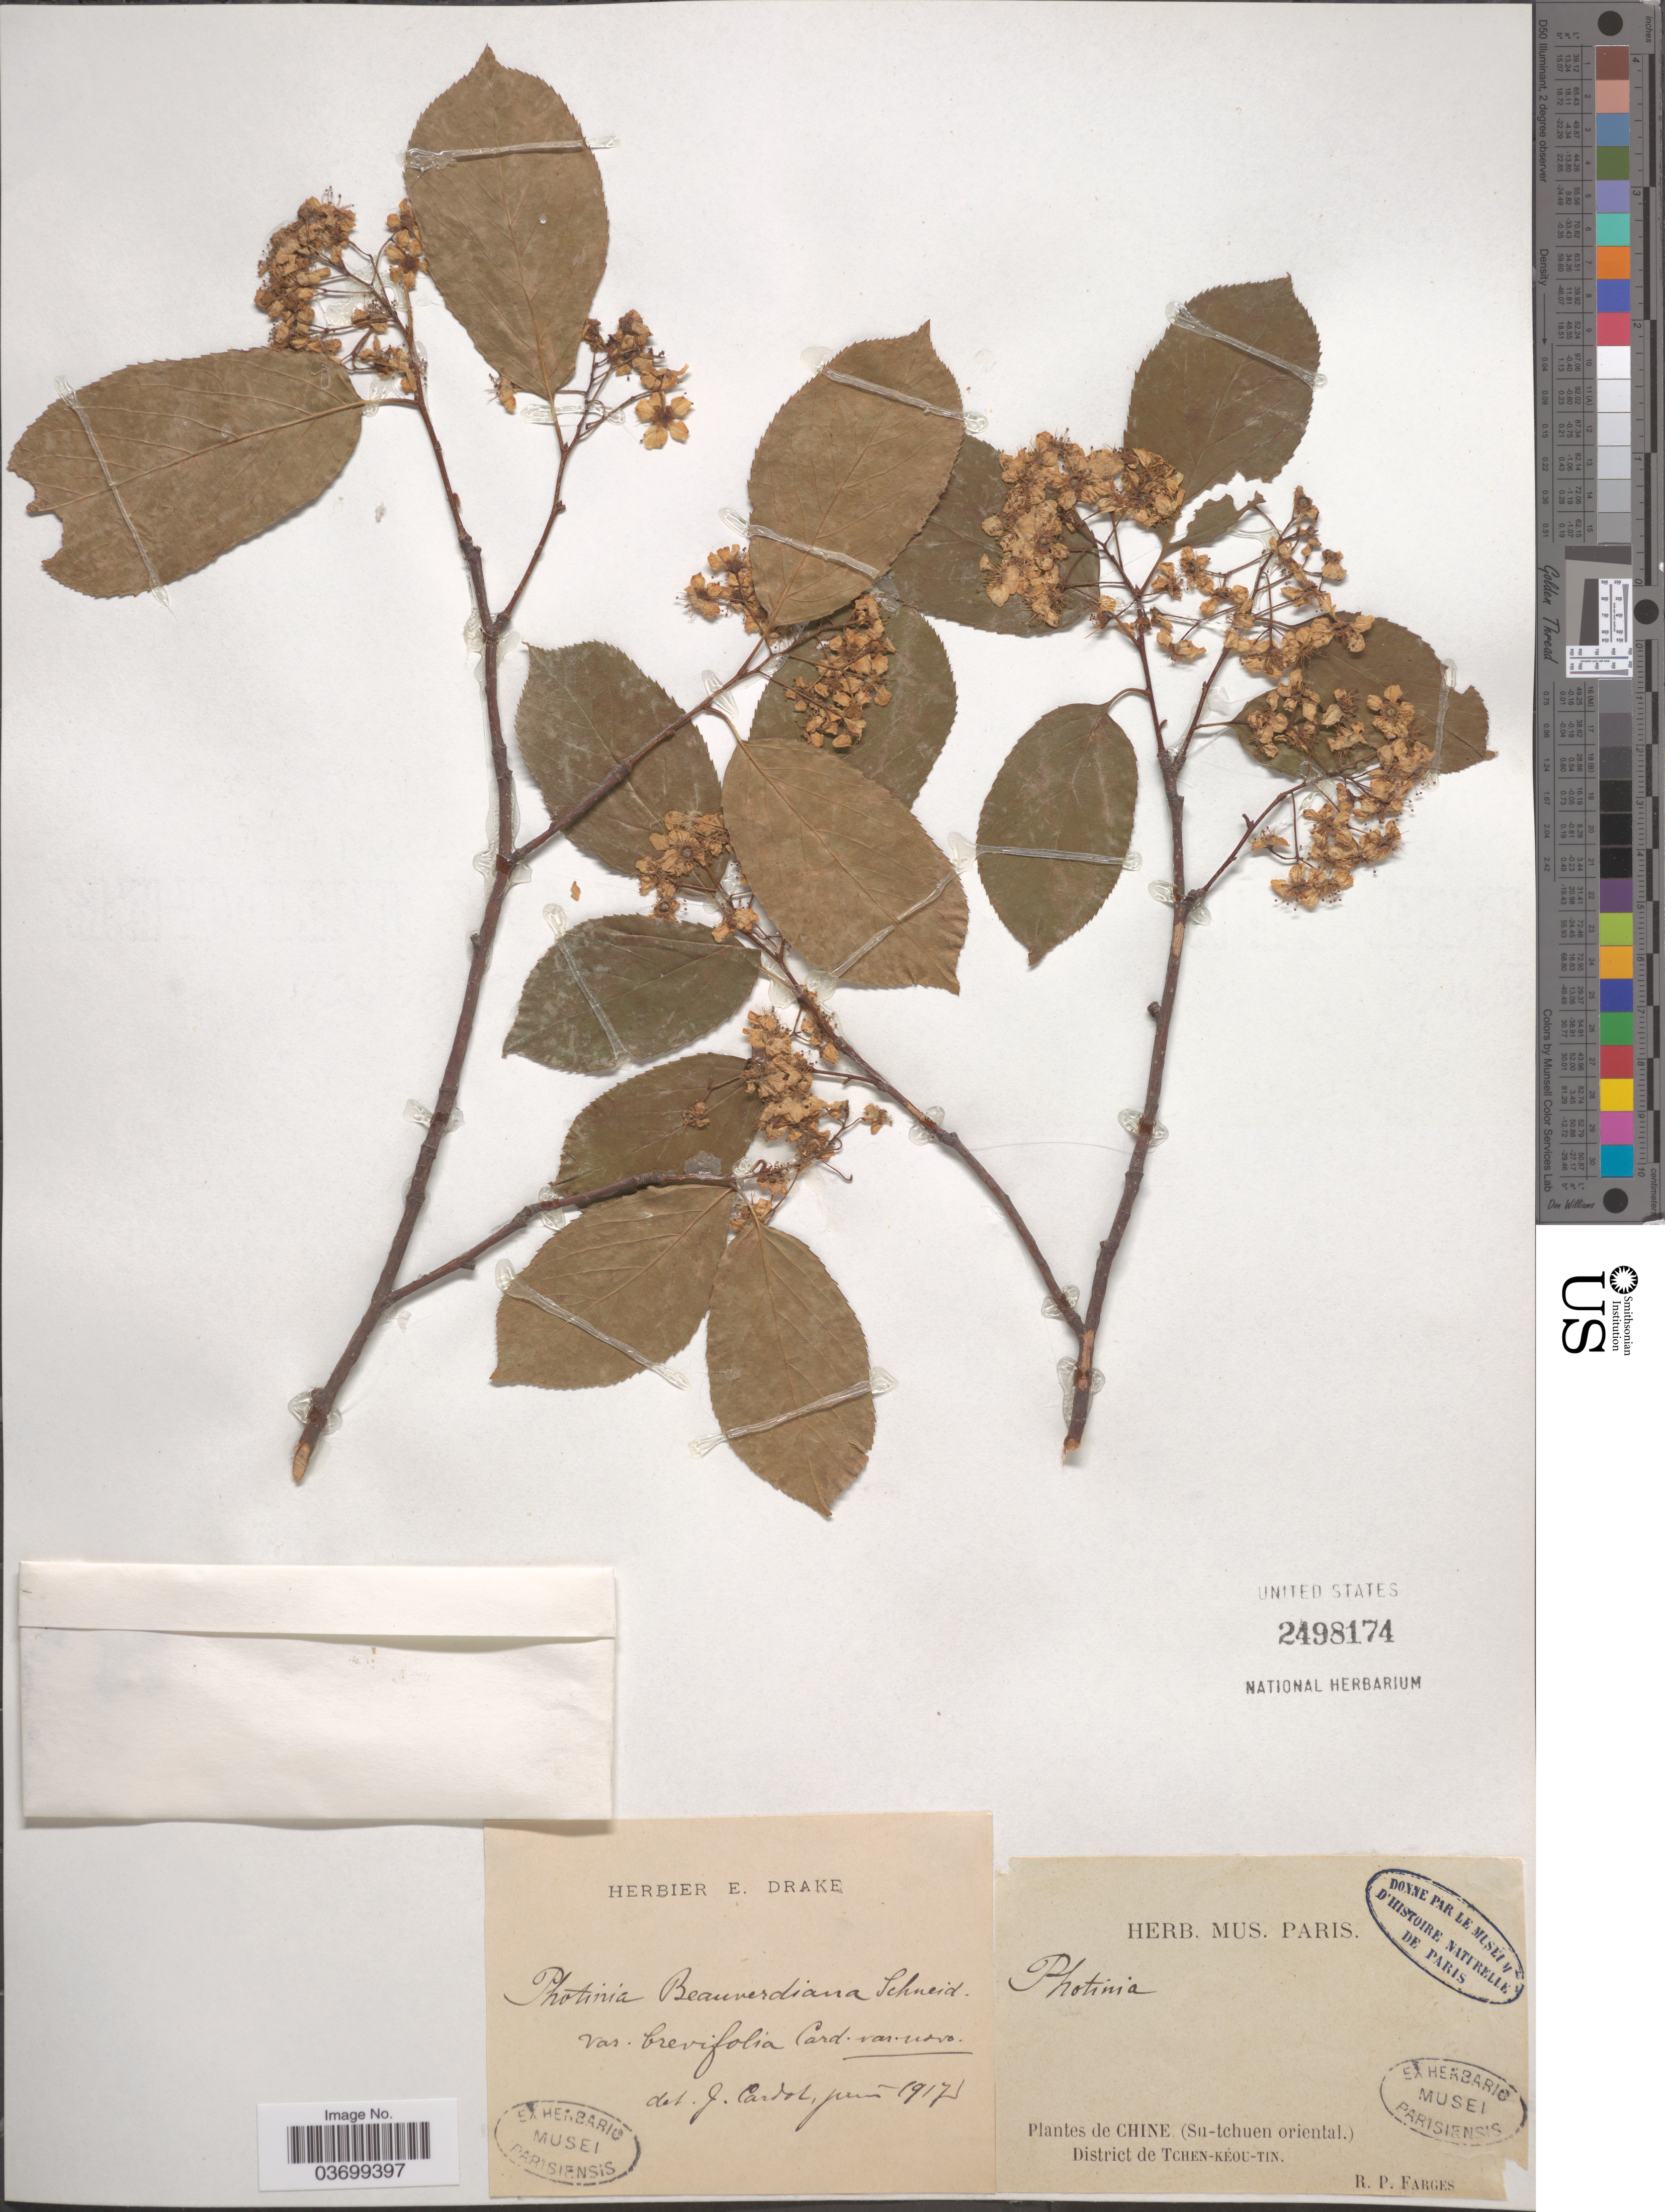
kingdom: Plantae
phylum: Tracheophyta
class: Magnoliopsida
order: Rosales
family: Rosaceae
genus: Photinia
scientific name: Photinia beauverdiana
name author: C.K. Schneid.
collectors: R. Farges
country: China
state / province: Sichuan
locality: Su-tchuen oriental. District de Tchen-Kéou-Tin.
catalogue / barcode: US 2498174